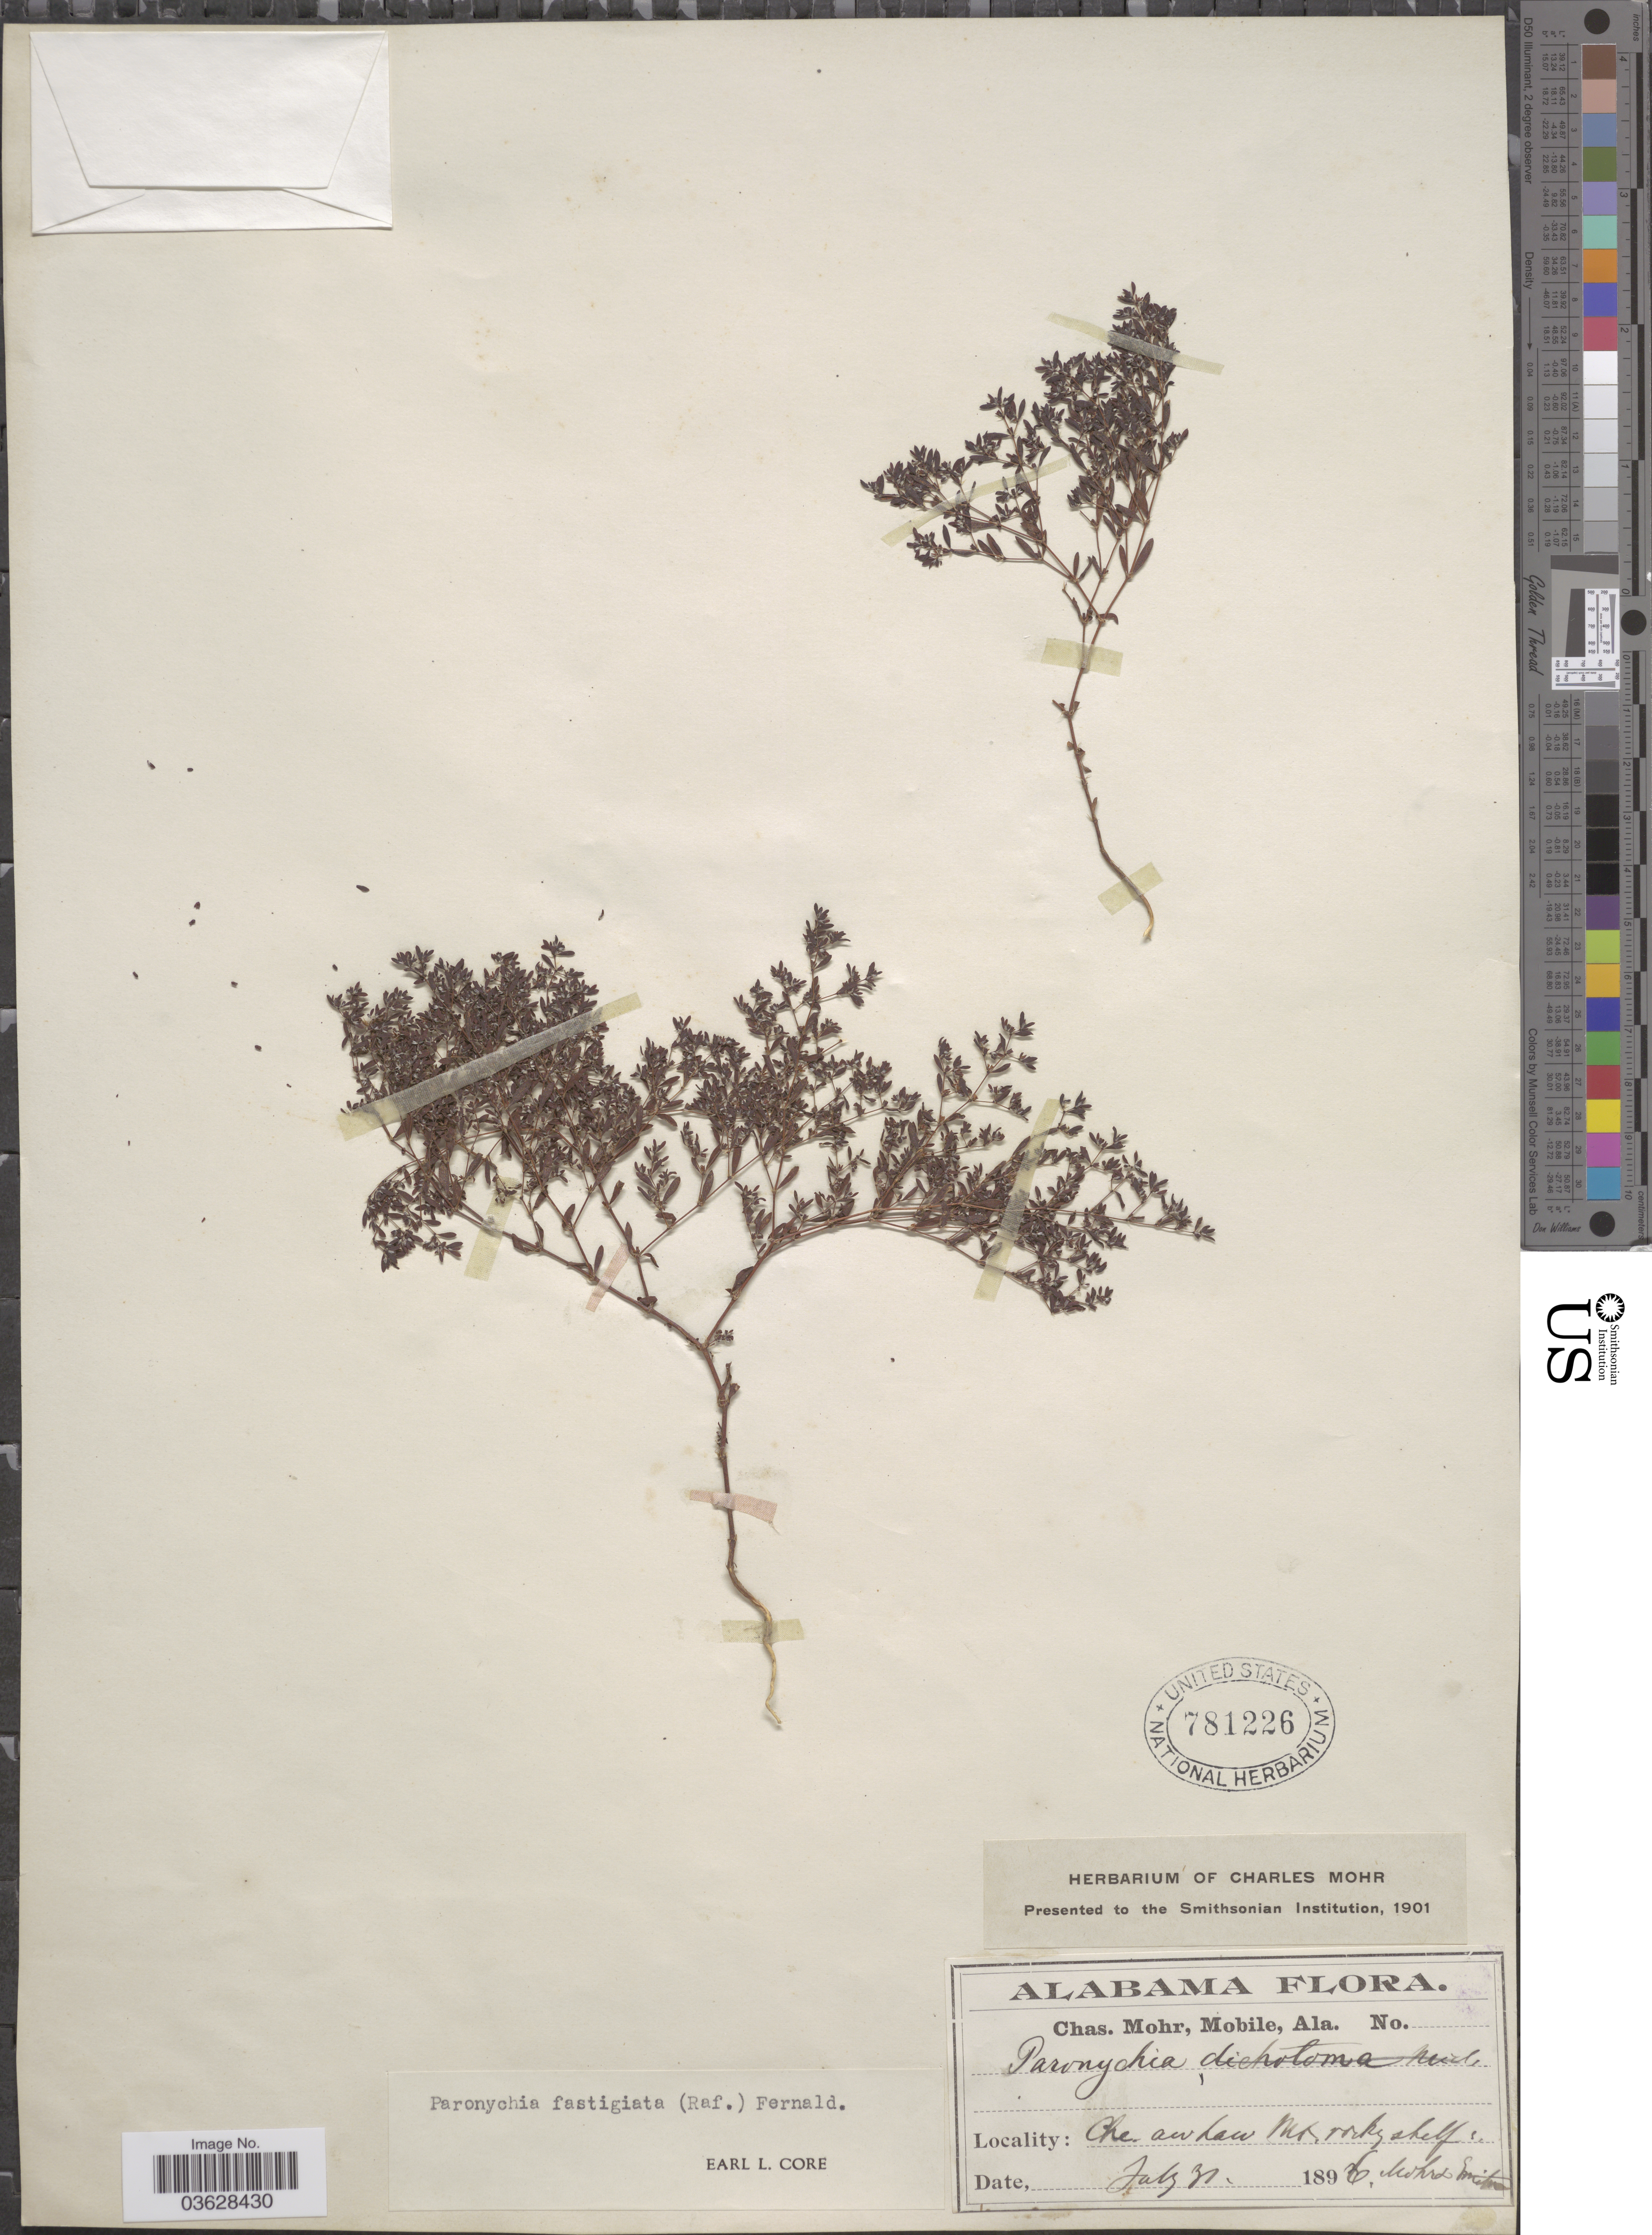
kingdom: Plantae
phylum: Tracheophyta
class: Magnoliopsida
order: Caryophyllales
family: Caryophyllaceae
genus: Paronychia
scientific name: Paronychia fastigiata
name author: (Raf.) Fernald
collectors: Mohr, C. T. (herbarium)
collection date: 1896-07-31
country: United States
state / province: Alabama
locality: Cheawhaw Mts.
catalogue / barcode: US 781226